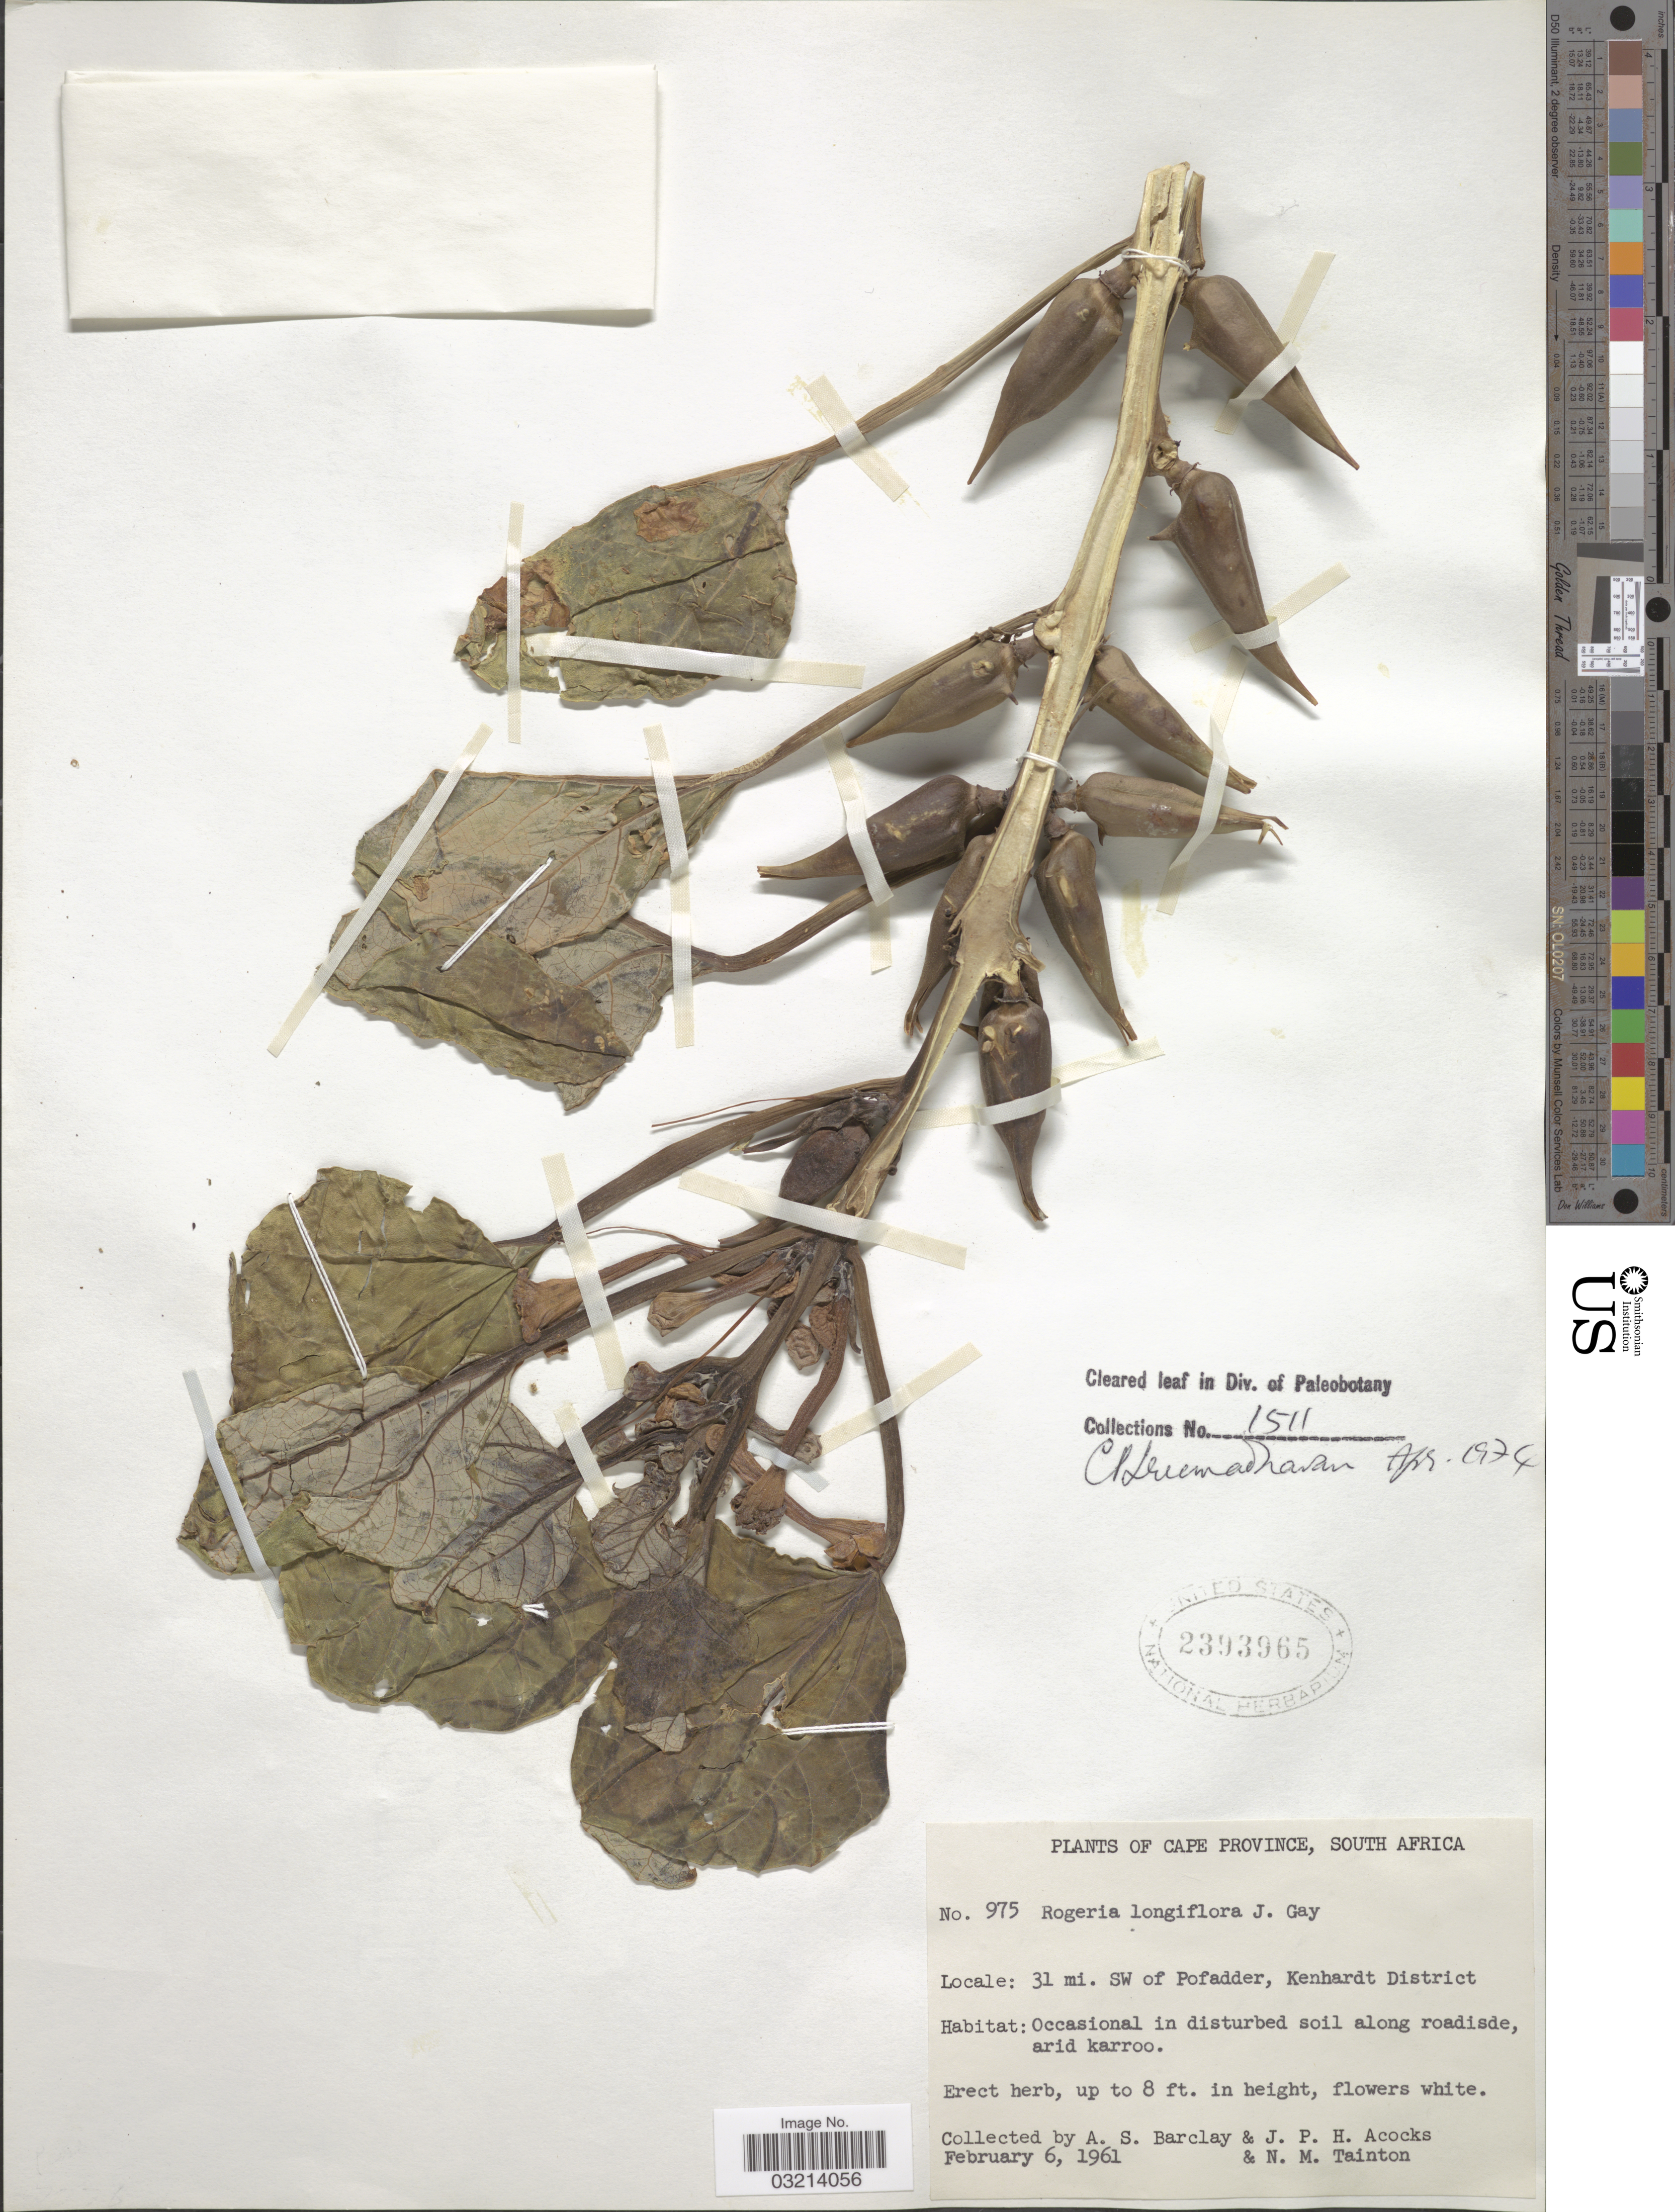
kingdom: Plantae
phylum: Tracheophyta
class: Magnoliopsida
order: Lamiales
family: Pedaliaceae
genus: Rogeria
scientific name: Rogeria longiflora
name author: (L.) J. Gay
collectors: A. S. Barclay, J. P. Acocks & N. Tainton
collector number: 975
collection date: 1961-02-06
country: South Africa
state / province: Northern Cape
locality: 31 mi. SW of Pofadder, Kenhardt District.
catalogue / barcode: US 2393965